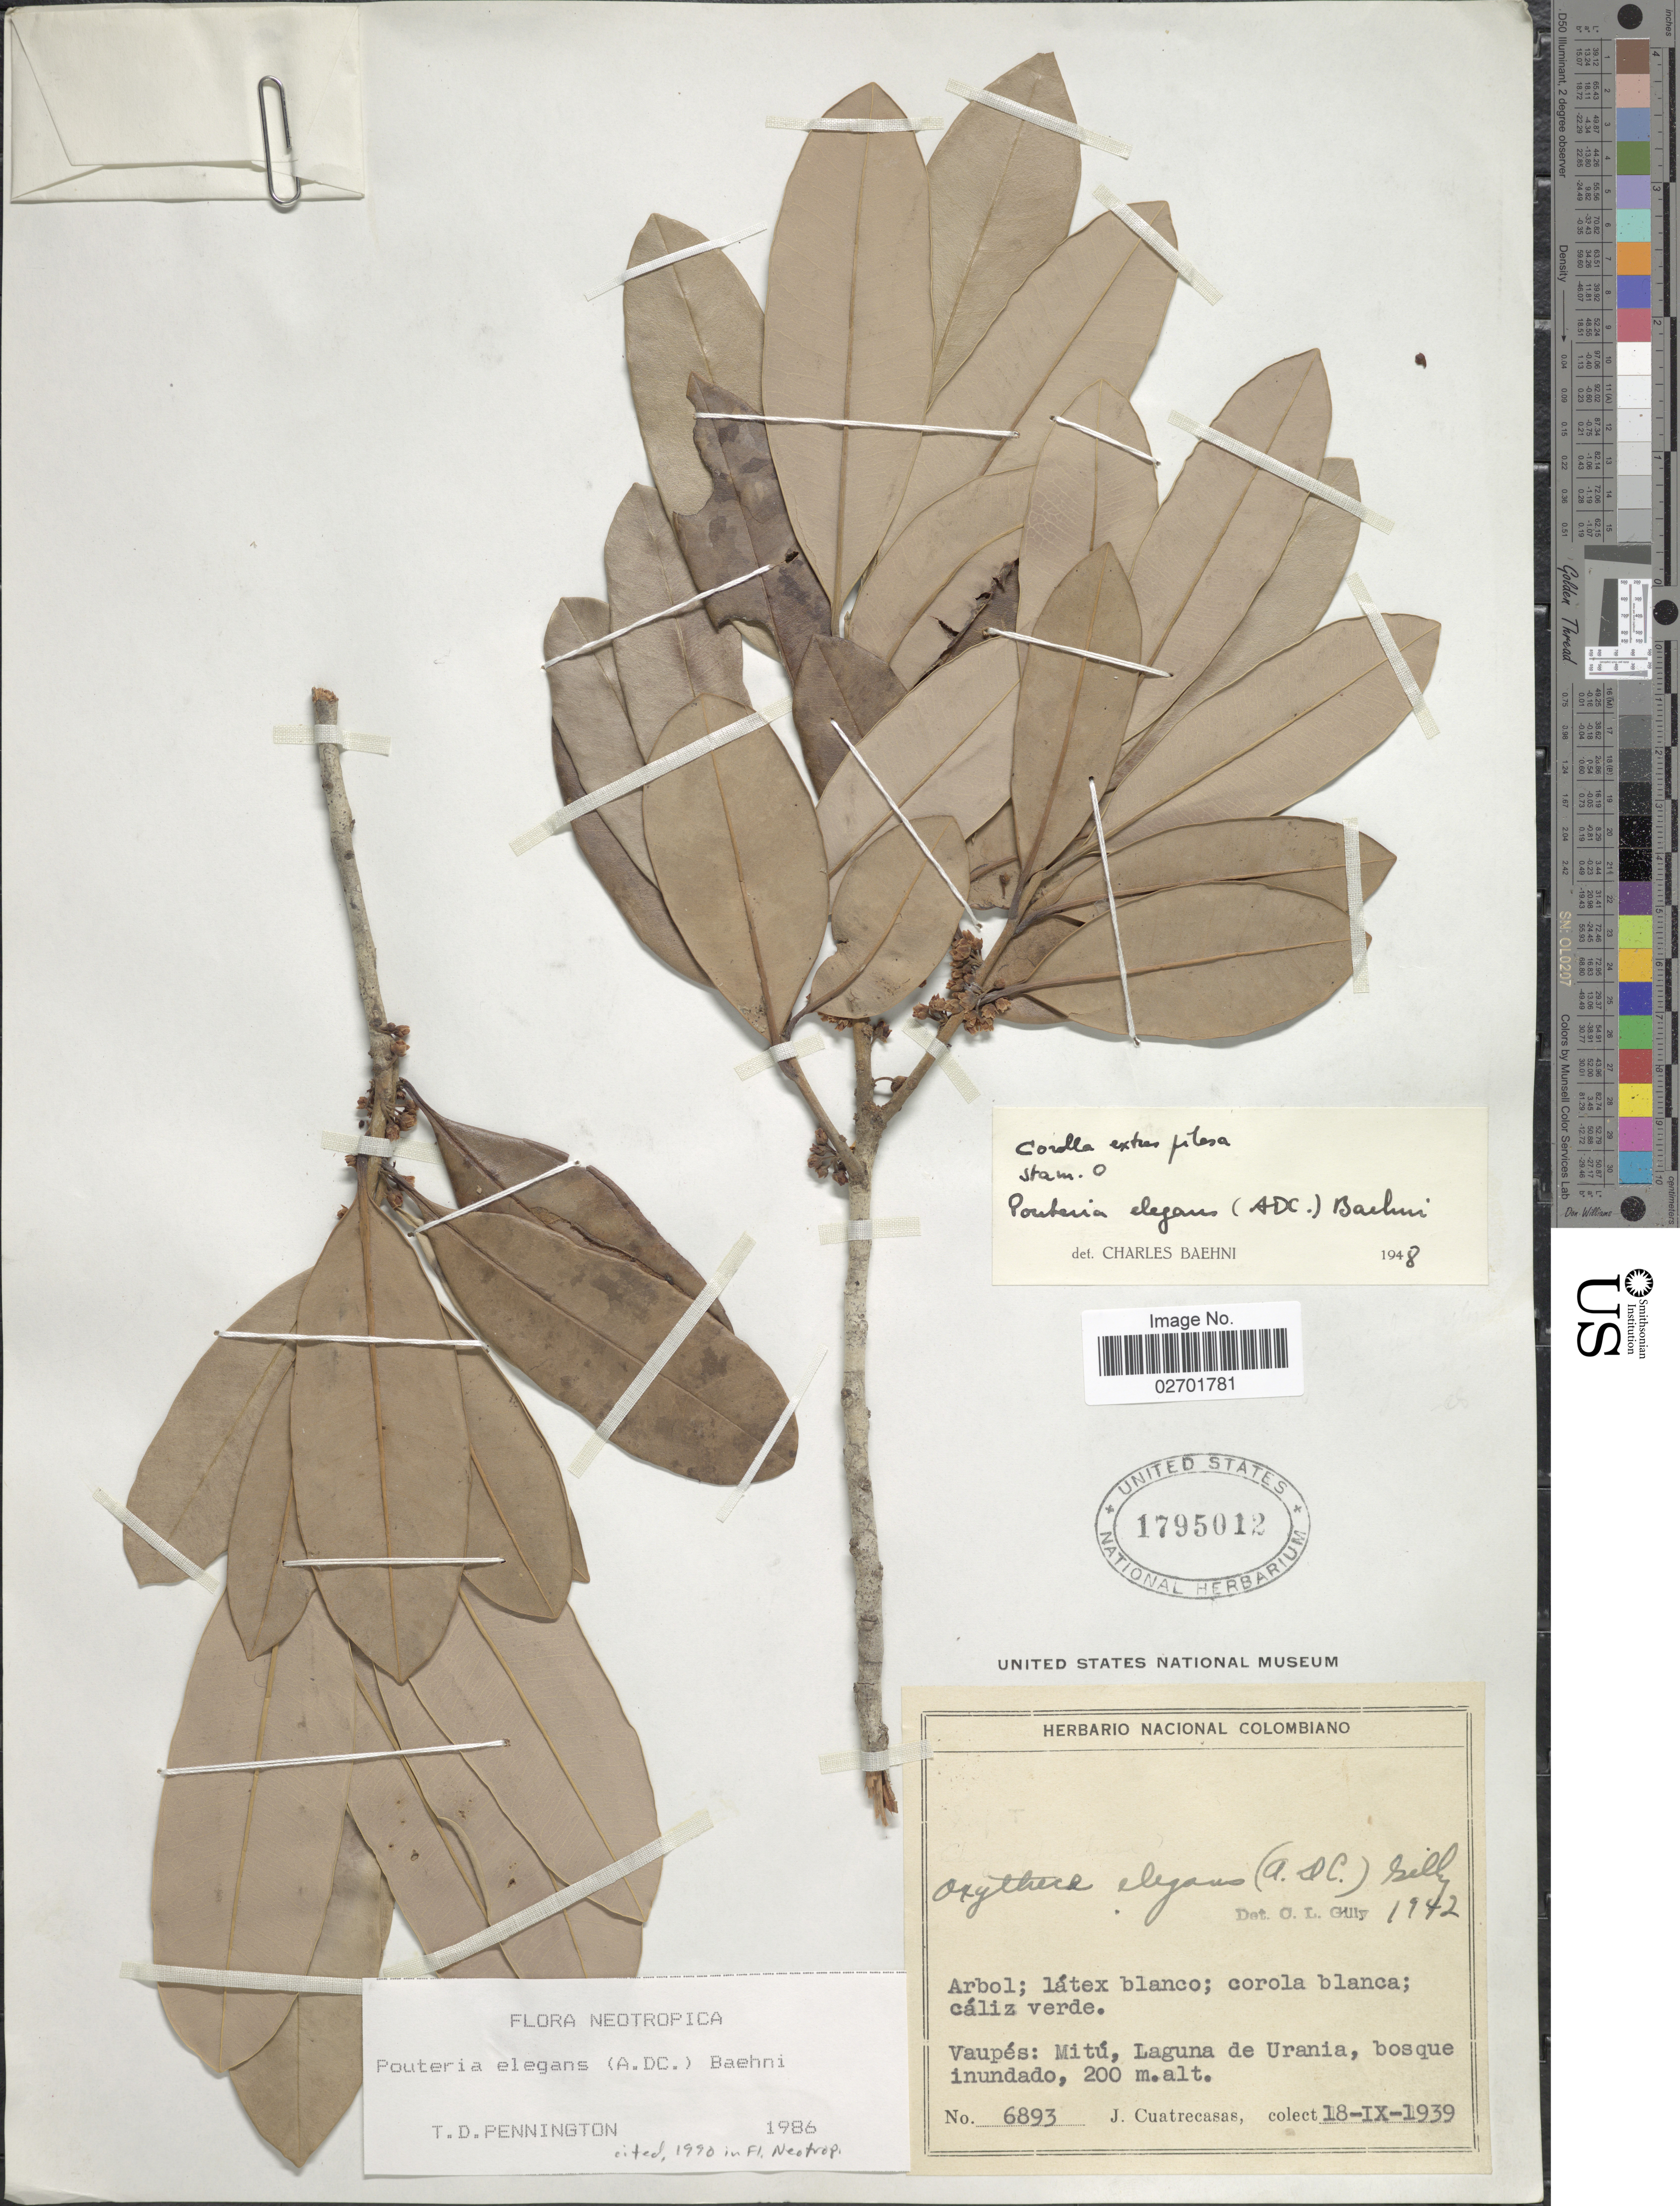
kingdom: Plantae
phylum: Tracheophyta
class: Magnoliopsida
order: Ericales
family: Sapotaceae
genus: Pouteria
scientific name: Pouteria elegans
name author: (A. DC.) Baehni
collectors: J. Cuatrecasas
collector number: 6893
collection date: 1939-09-18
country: Colombia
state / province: Vaupés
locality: Vaupes: Mitu, Laguna de Urania, bosque inundado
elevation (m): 200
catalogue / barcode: US 1795012